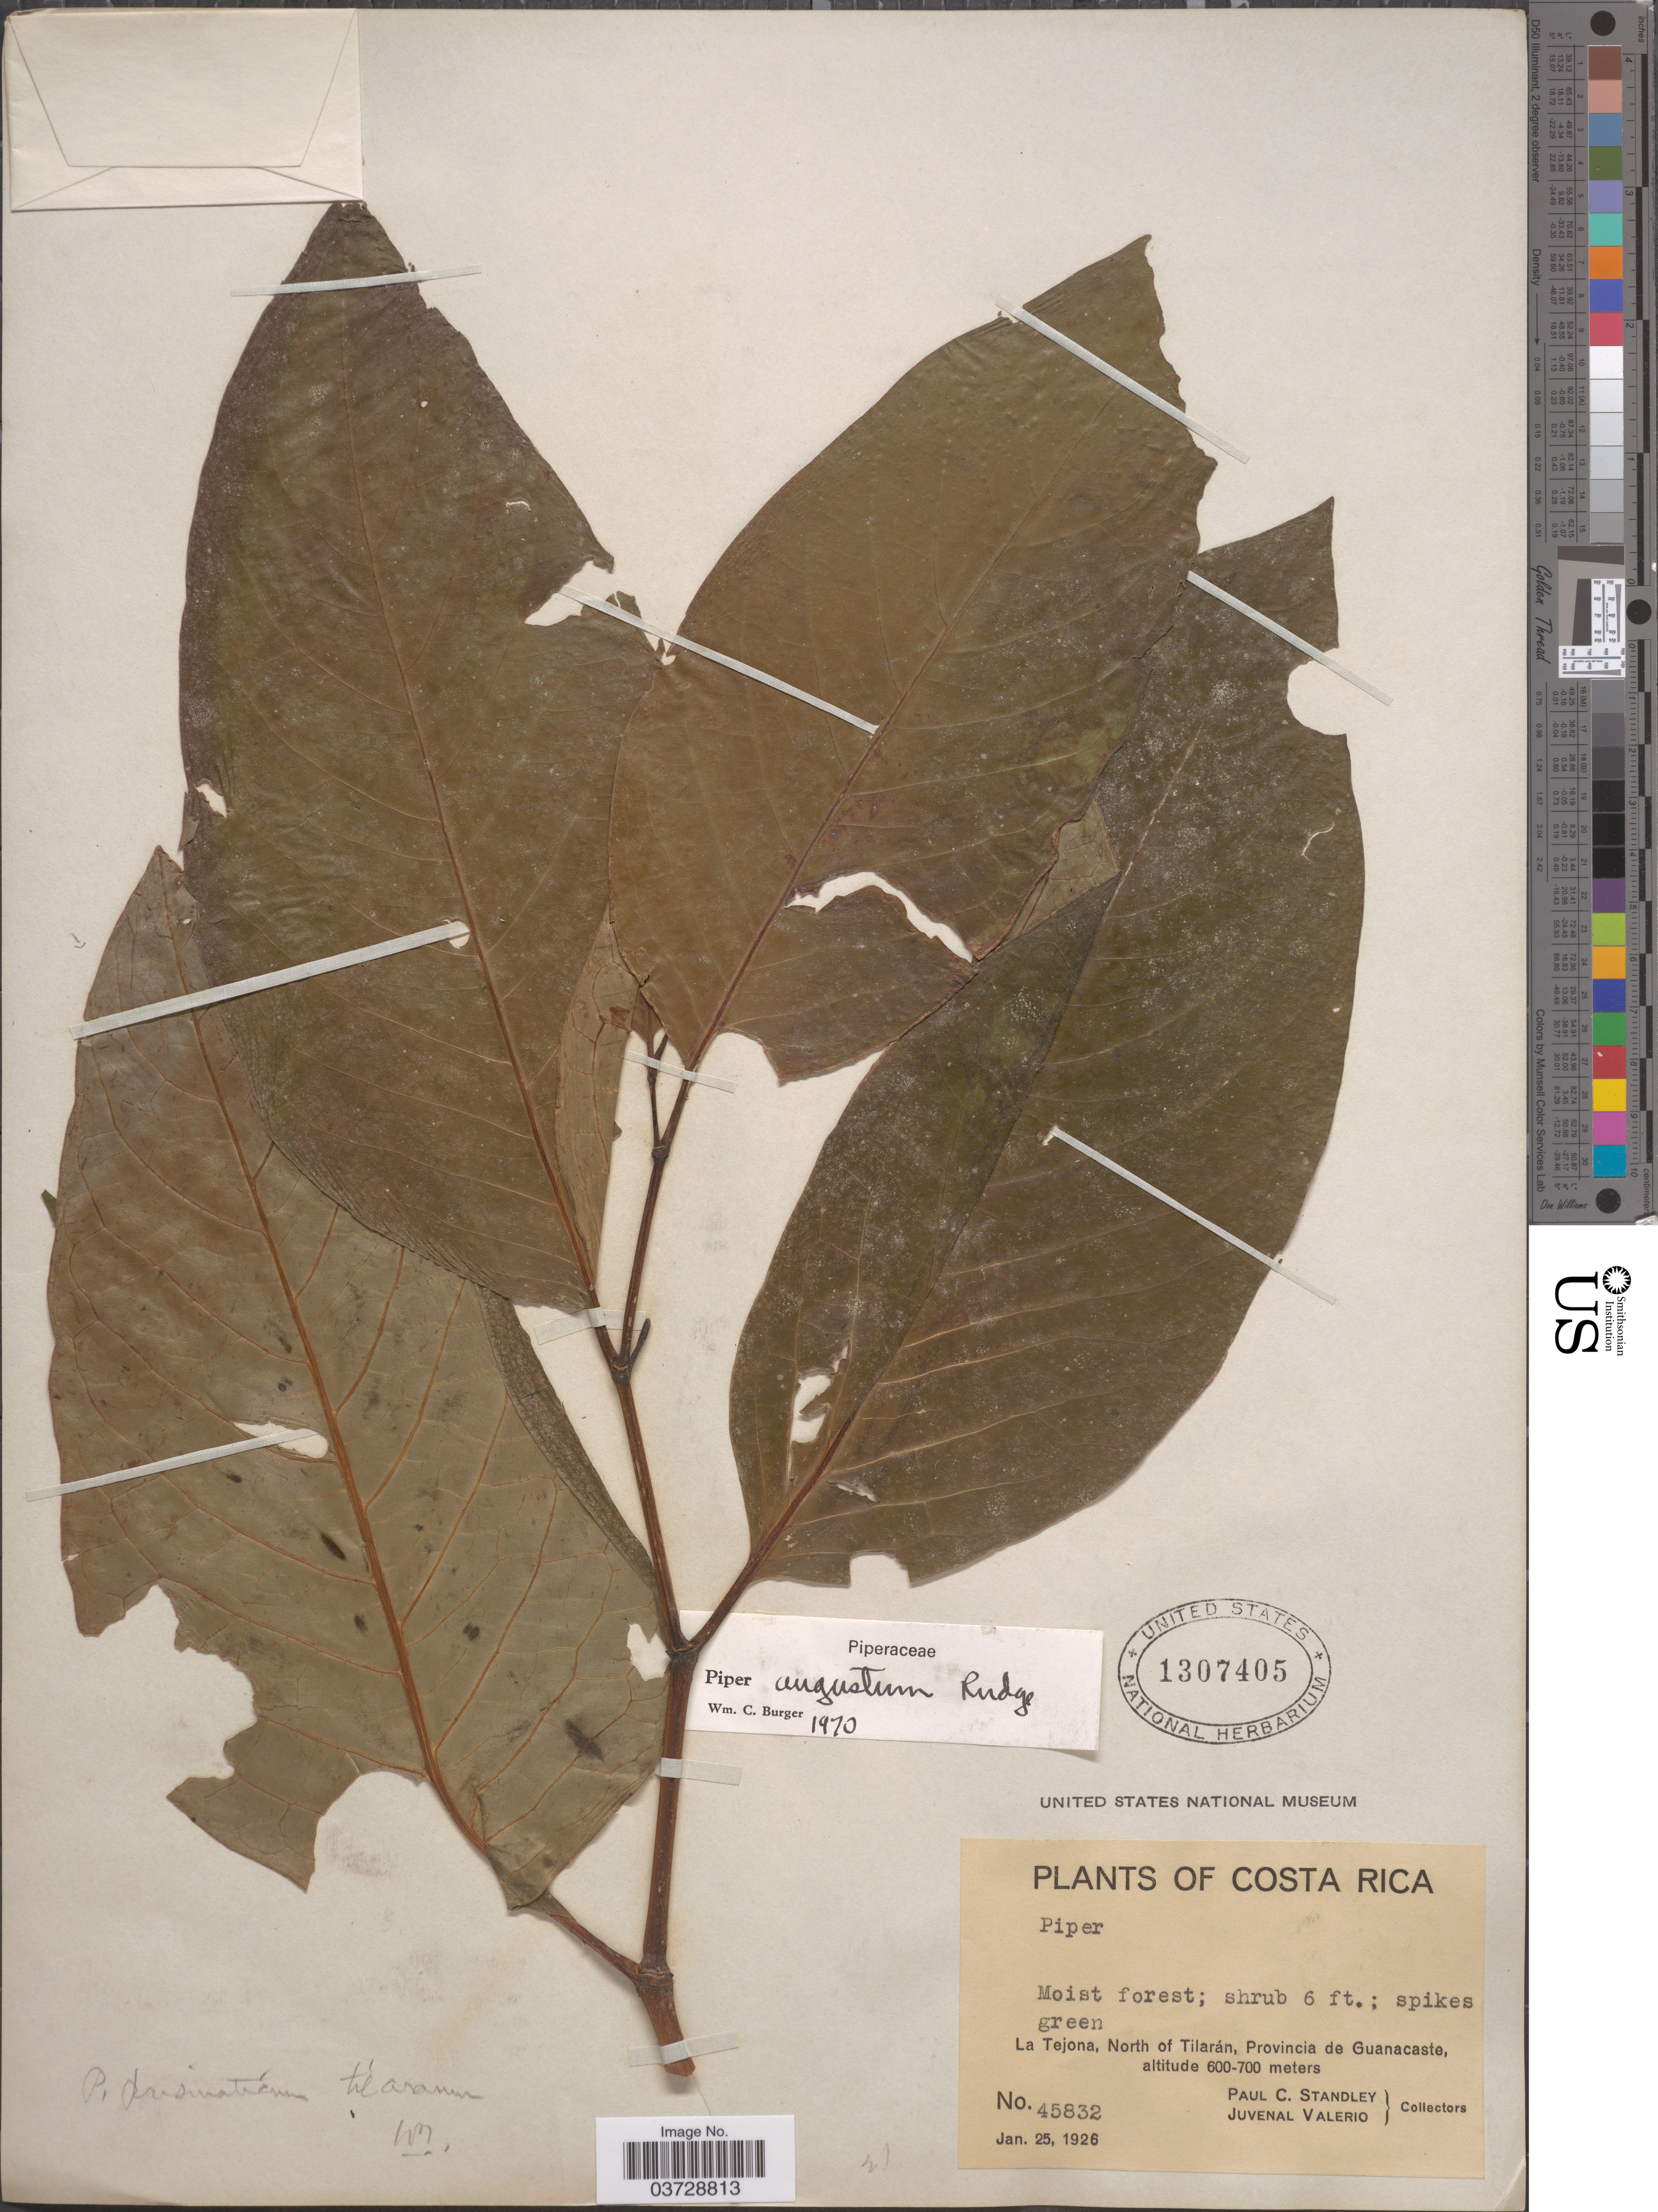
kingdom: Plantae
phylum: Tracheophyta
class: Magnoliopsida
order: Piperales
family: Piperaceae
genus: Piper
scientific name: Piper augustum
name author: Rudge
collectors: P. C. Standley & J. Valerio R.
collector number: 45832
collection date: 1926-01-25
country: Costa Rica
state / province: Guanacaste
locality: La Tejona, North of Tilarán.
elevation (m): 600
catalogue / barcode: US 1307405